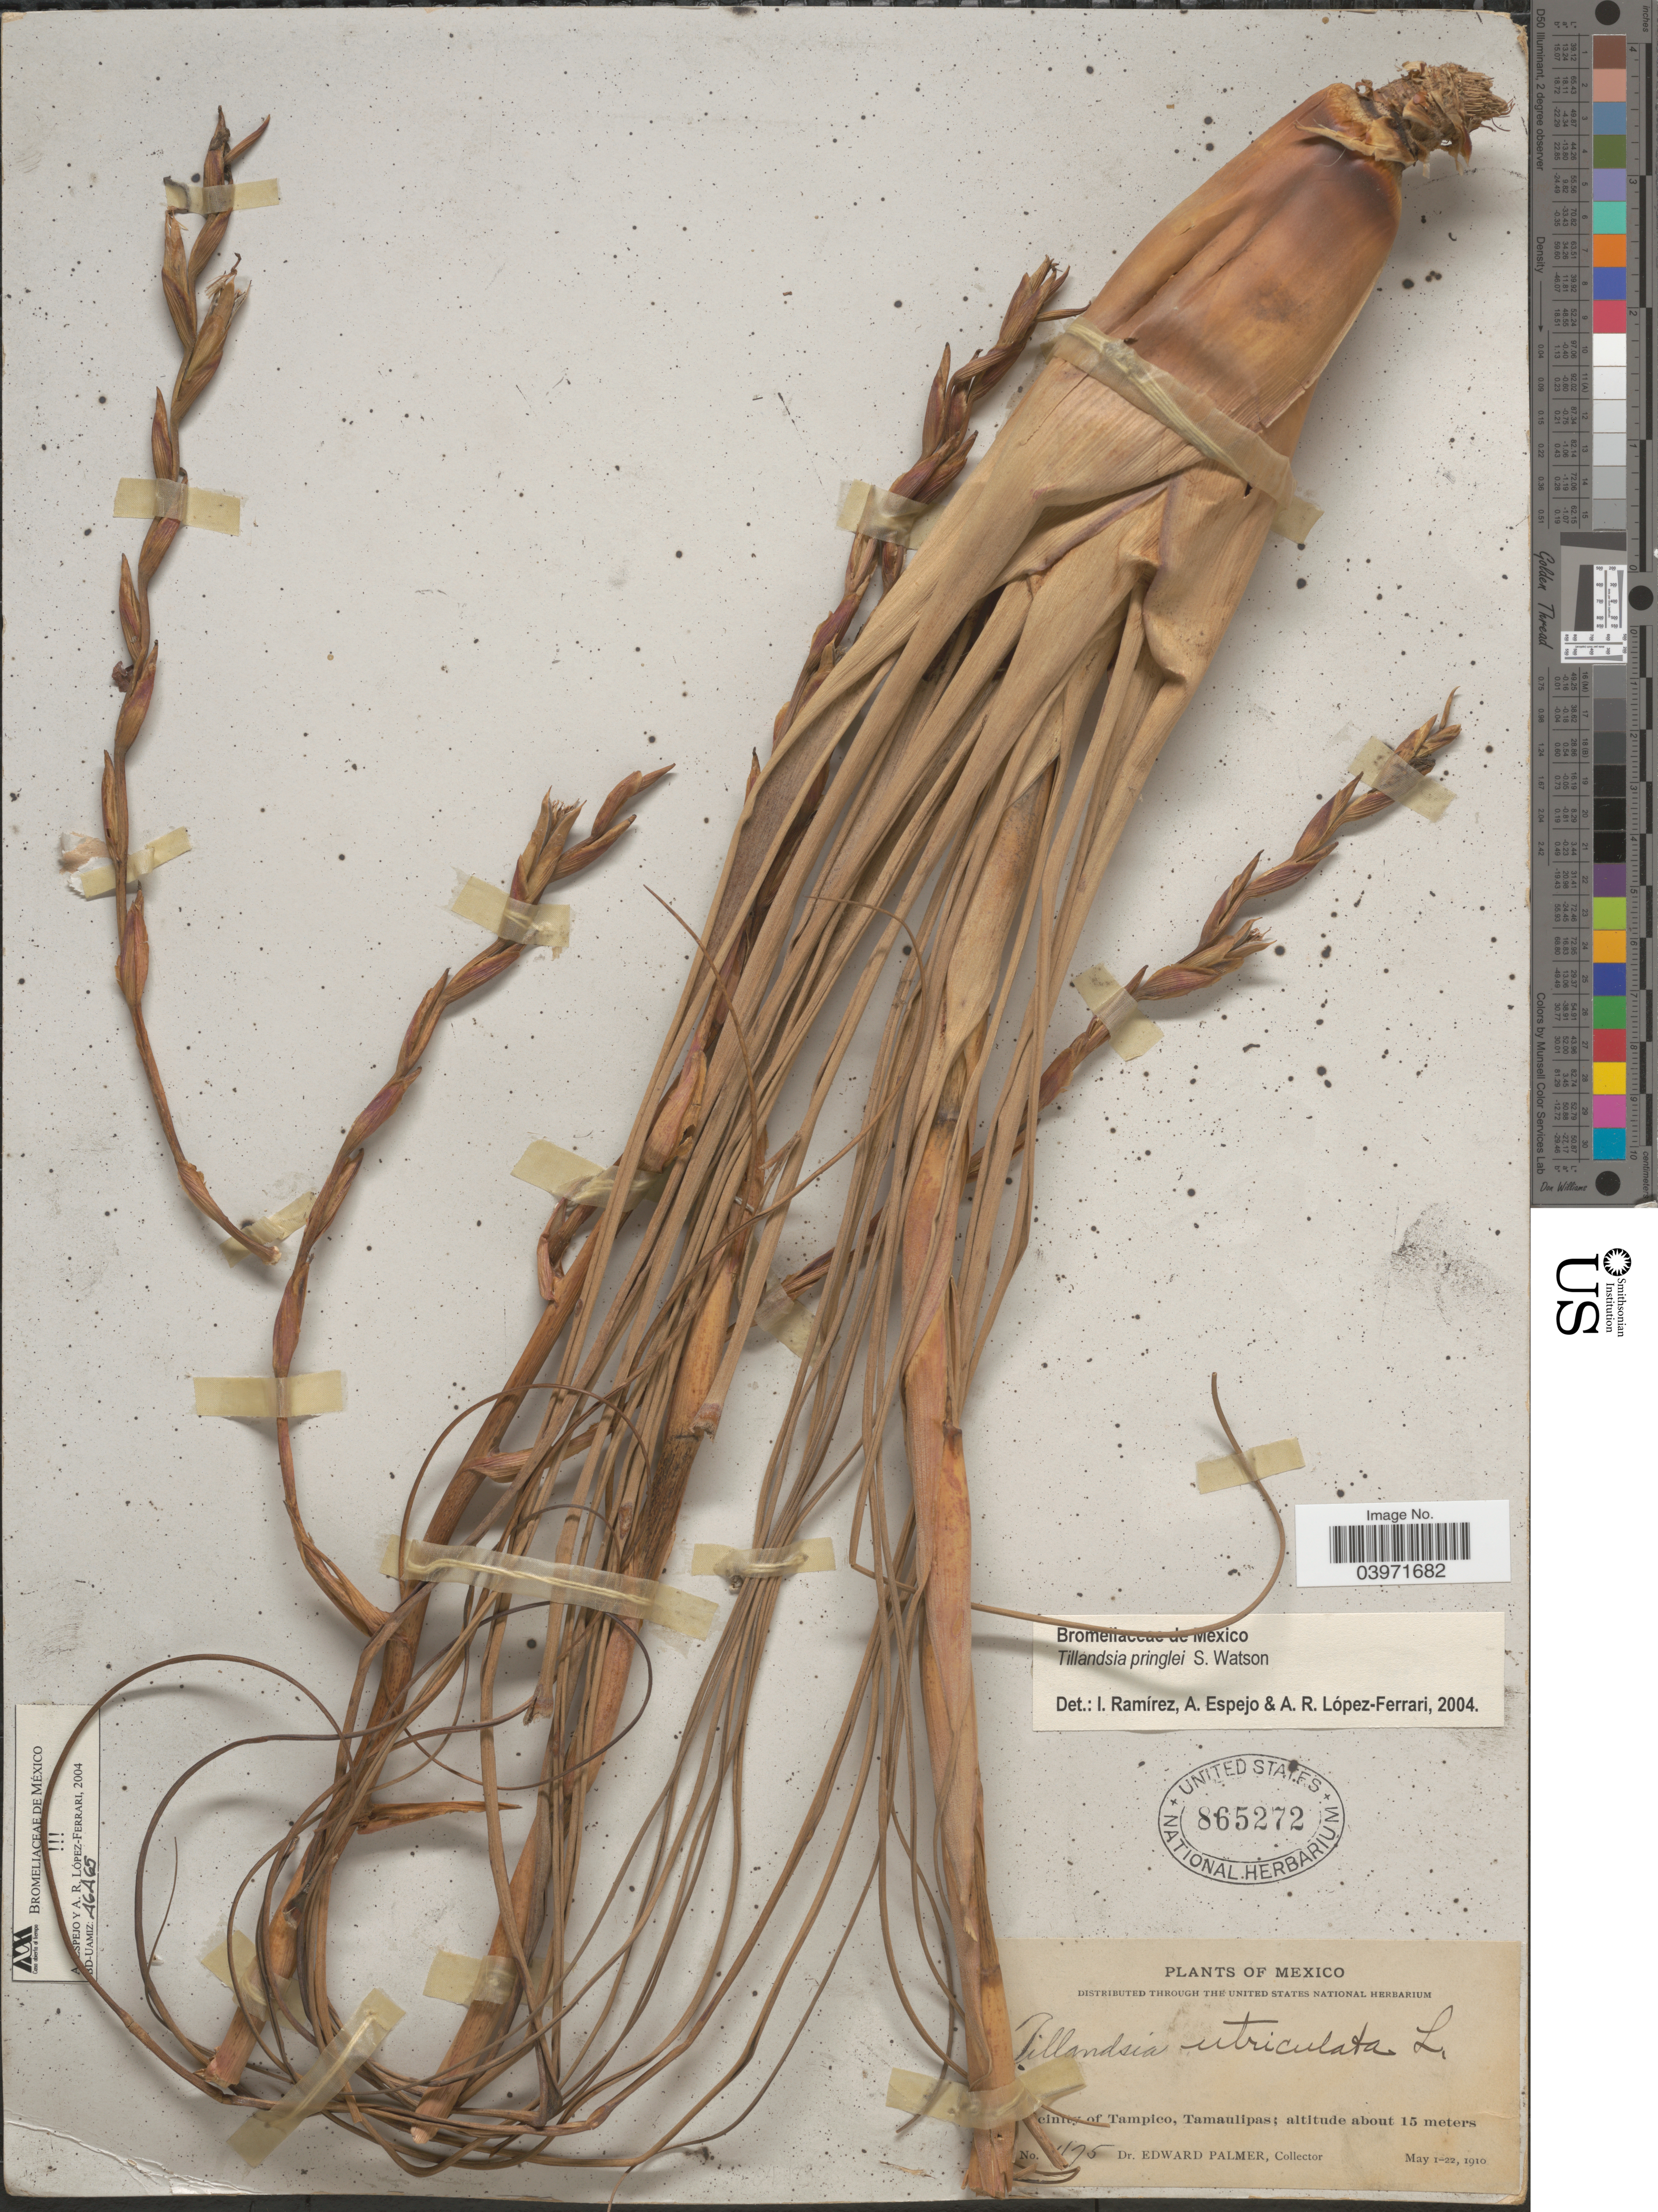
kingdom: Plantae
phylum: Tracheophyta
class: Liliopsida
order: Poales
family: Bromeliaceae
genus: Tillandsia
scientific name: Tillandsia pringlei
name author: S. Watson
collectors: E. Palmer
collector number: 475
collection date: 1910-05-01/1910-05-22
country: Mexico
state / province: Tamaulipas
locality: Vicinity of Tampico.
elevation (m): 15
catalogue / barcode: US 865272